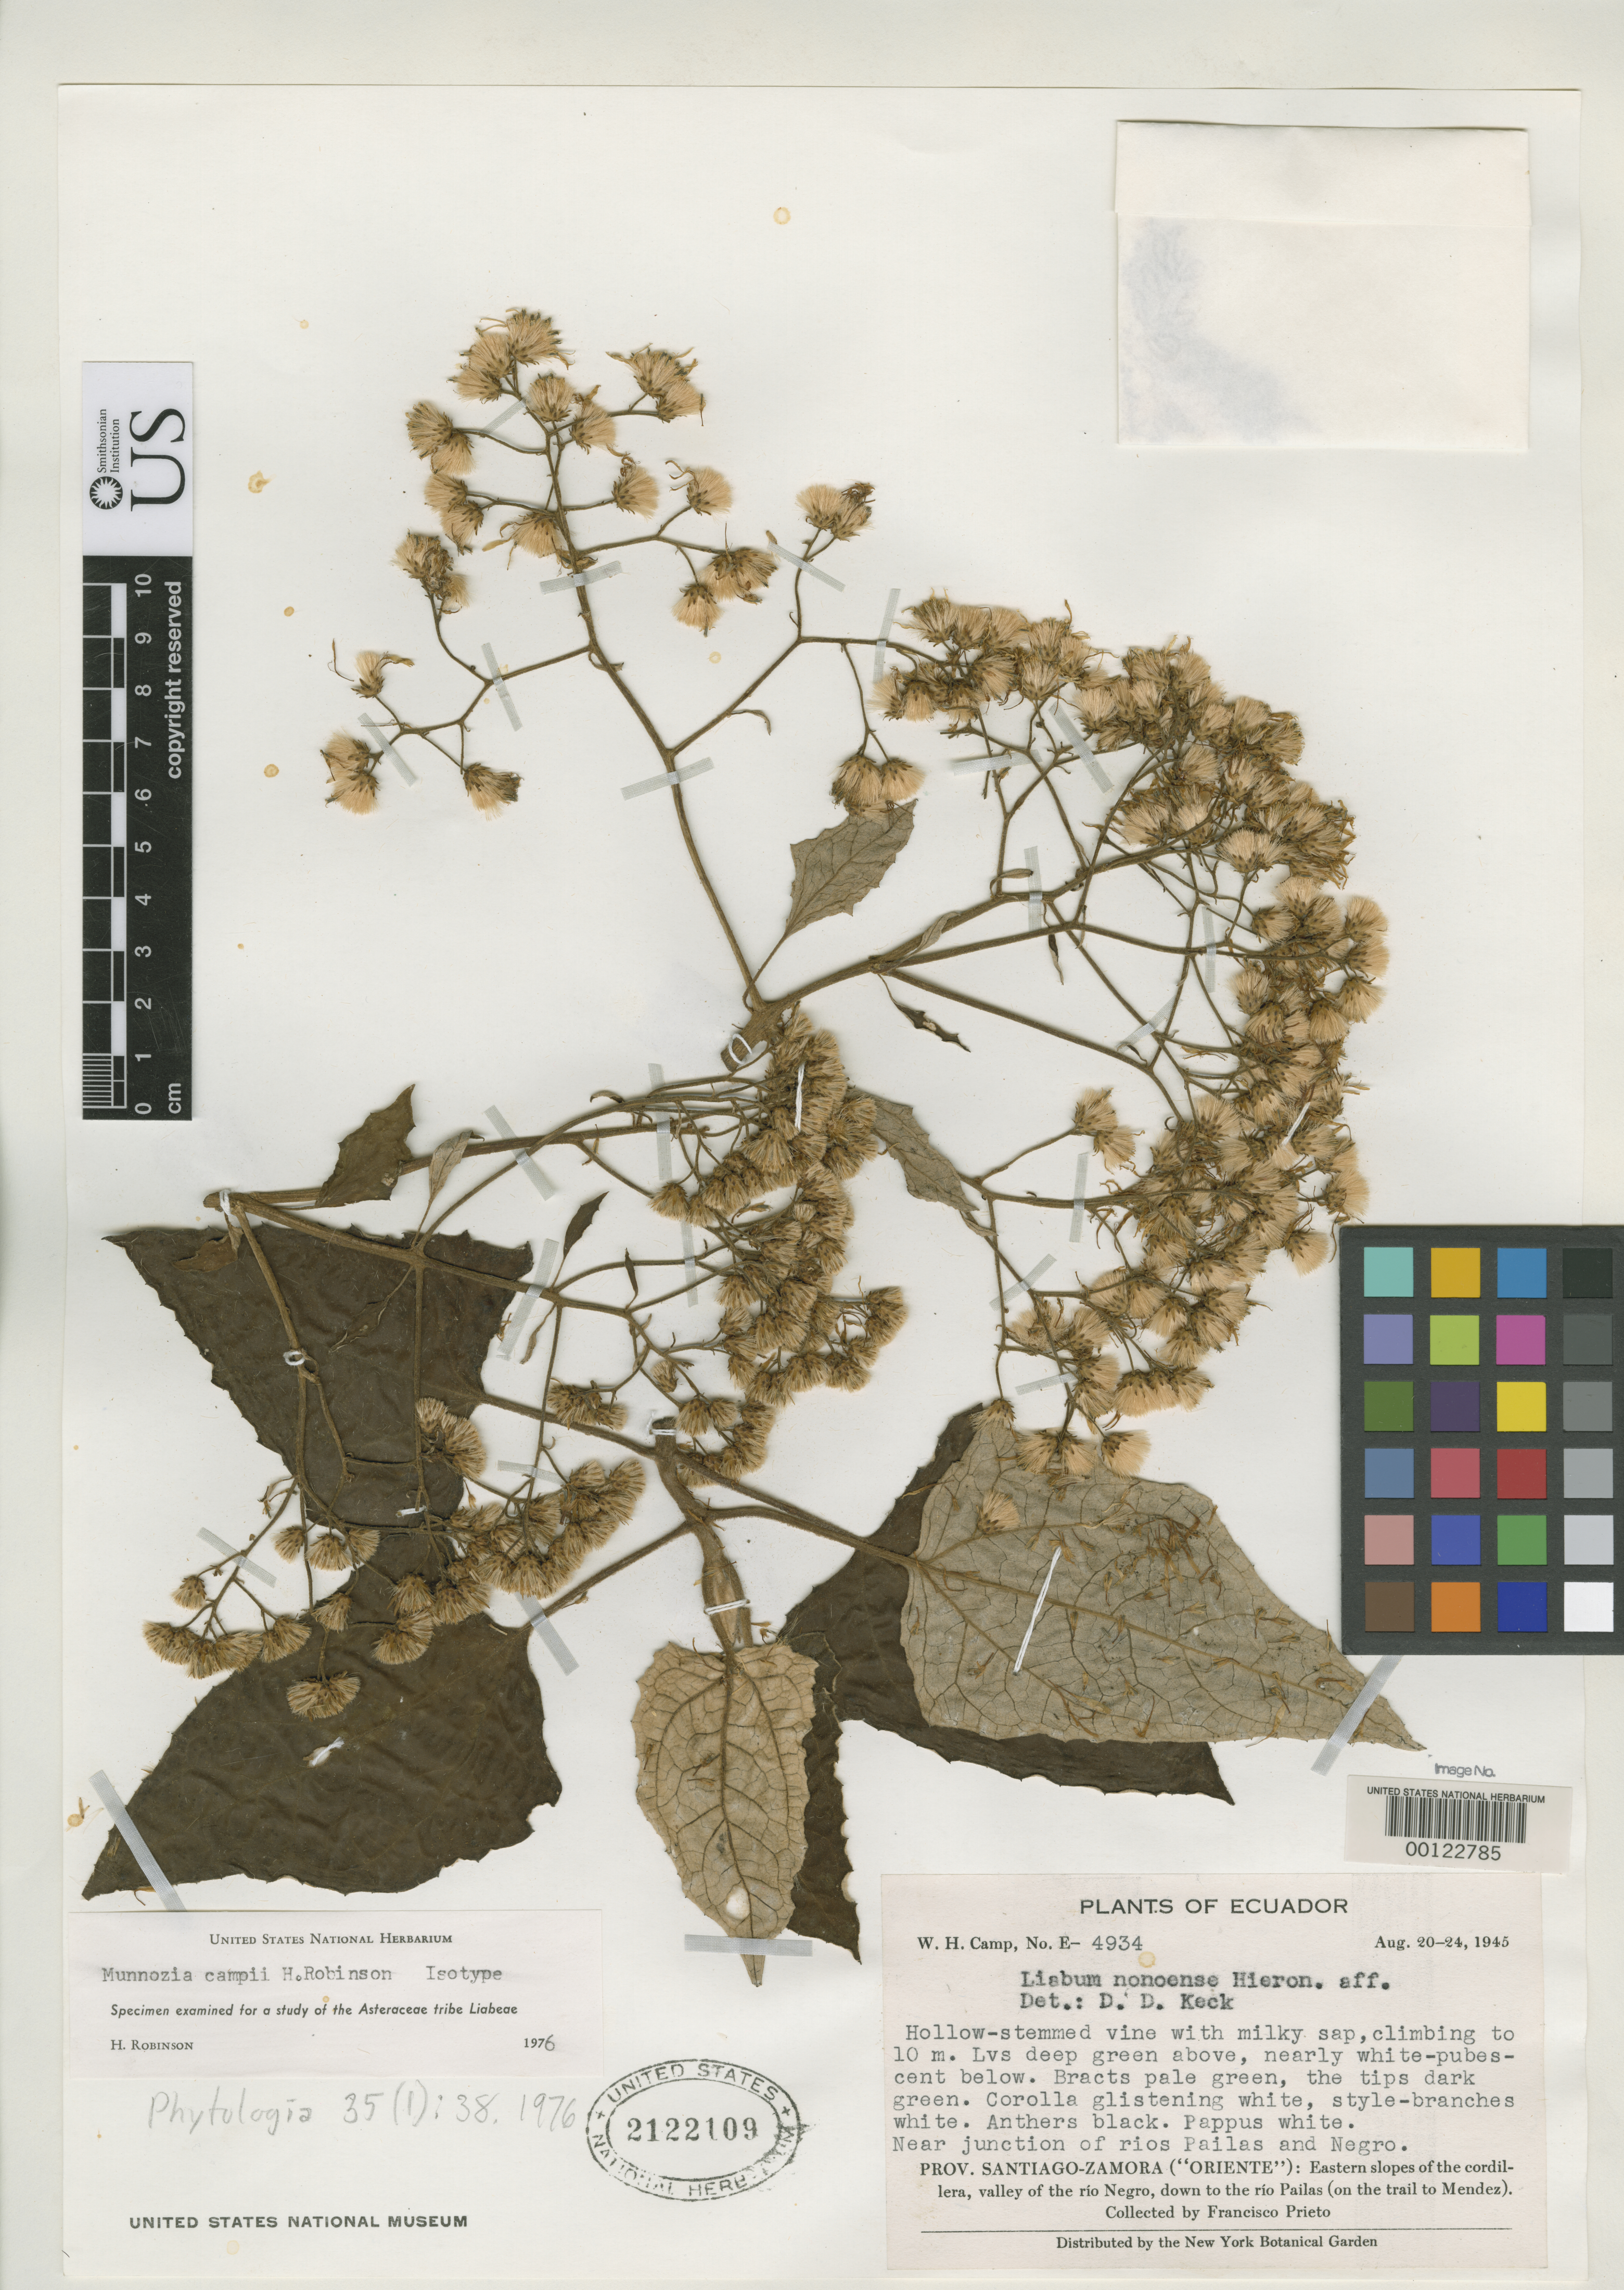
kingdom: Plantae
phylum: Tracheophyta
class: Magnoliopsida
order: Asterales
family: Asteraceae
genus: Munnozia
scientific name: Munnozia campii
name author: H. Rob.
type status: Isotype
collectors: F. Prieto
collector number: Camp E-4934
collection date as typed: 20 Aug 1945 to 24 Aug 1945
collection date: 1945-08-20/1945-08-24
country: Ecuador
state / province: Morona-Santiago / Zamora-Chinchipe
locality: Rio Negro Valley, down to Rio Pailas.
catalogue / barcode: US 2122109